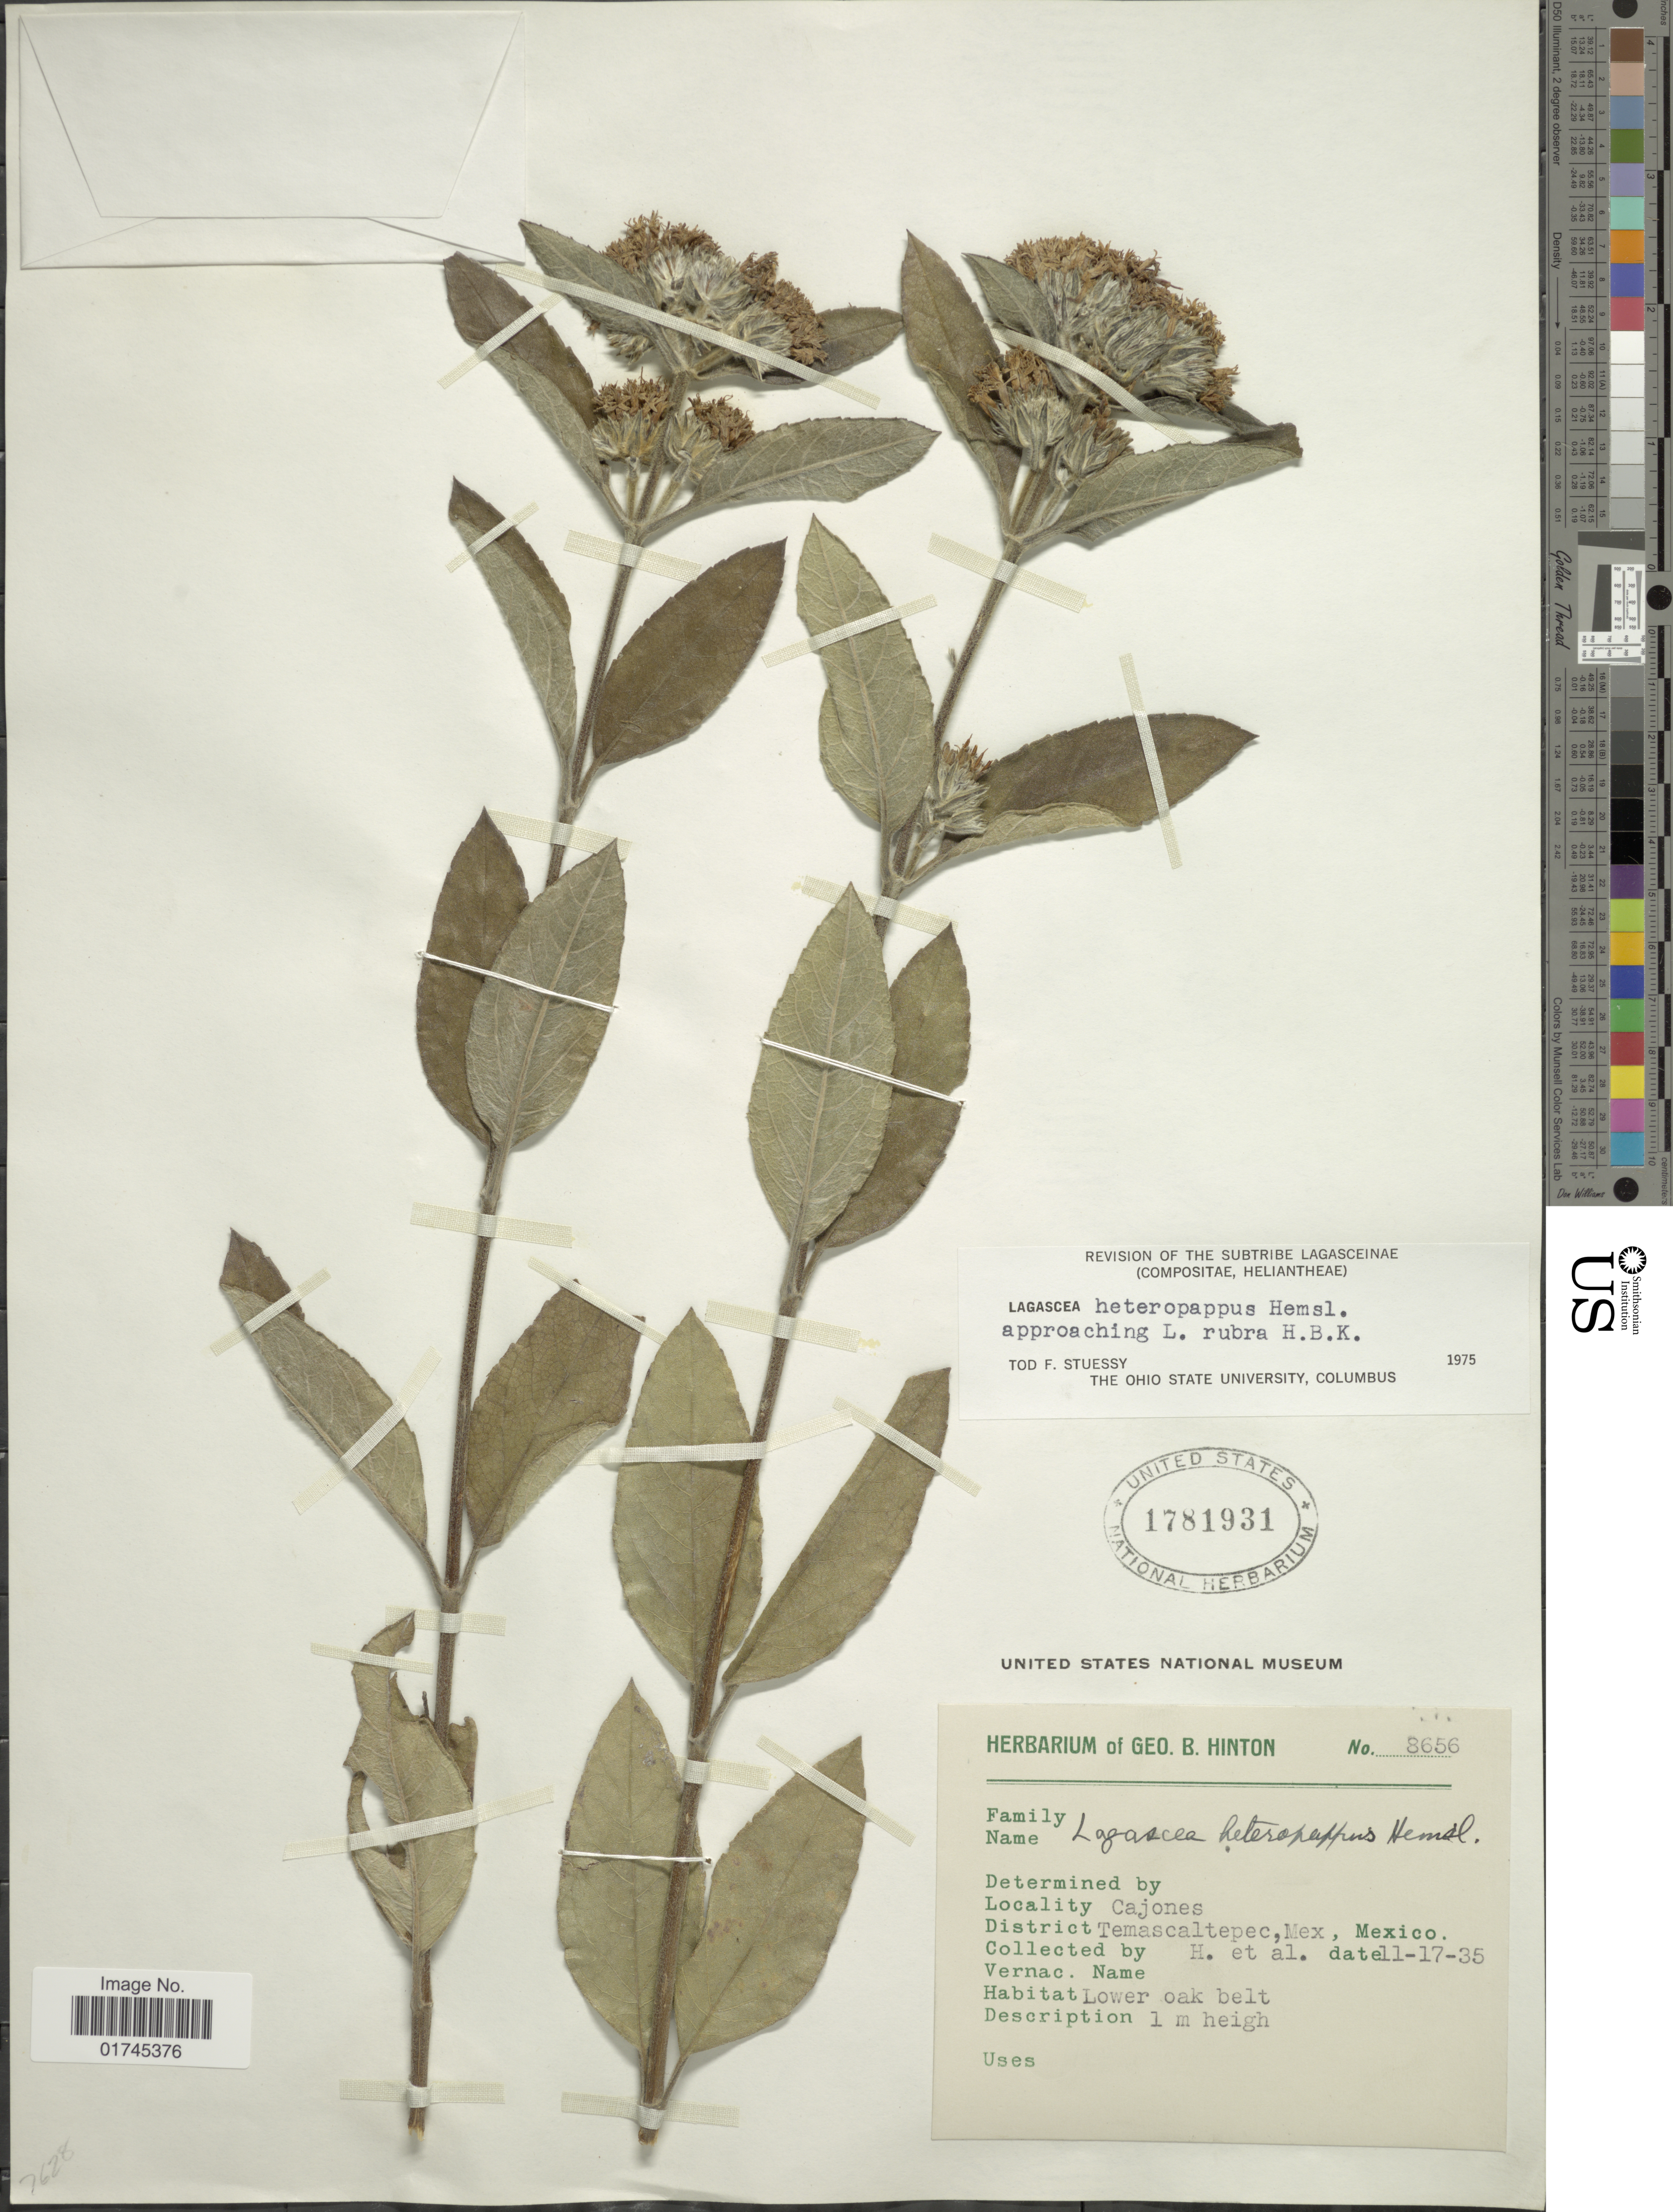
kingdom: Plantae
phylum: Tracheophyta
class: Magnoliopsida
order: Asterales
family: Asteraceae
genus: Lagascea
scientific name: Lagascea heteropappus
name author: Hemsl.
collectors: G. B. Hinton & et al.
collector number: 8656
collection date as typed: Transcribed d/m/y: 17/11/35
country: Mexico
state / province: México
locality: Cajones, District Temascaltepec.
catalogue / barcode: US 1781931